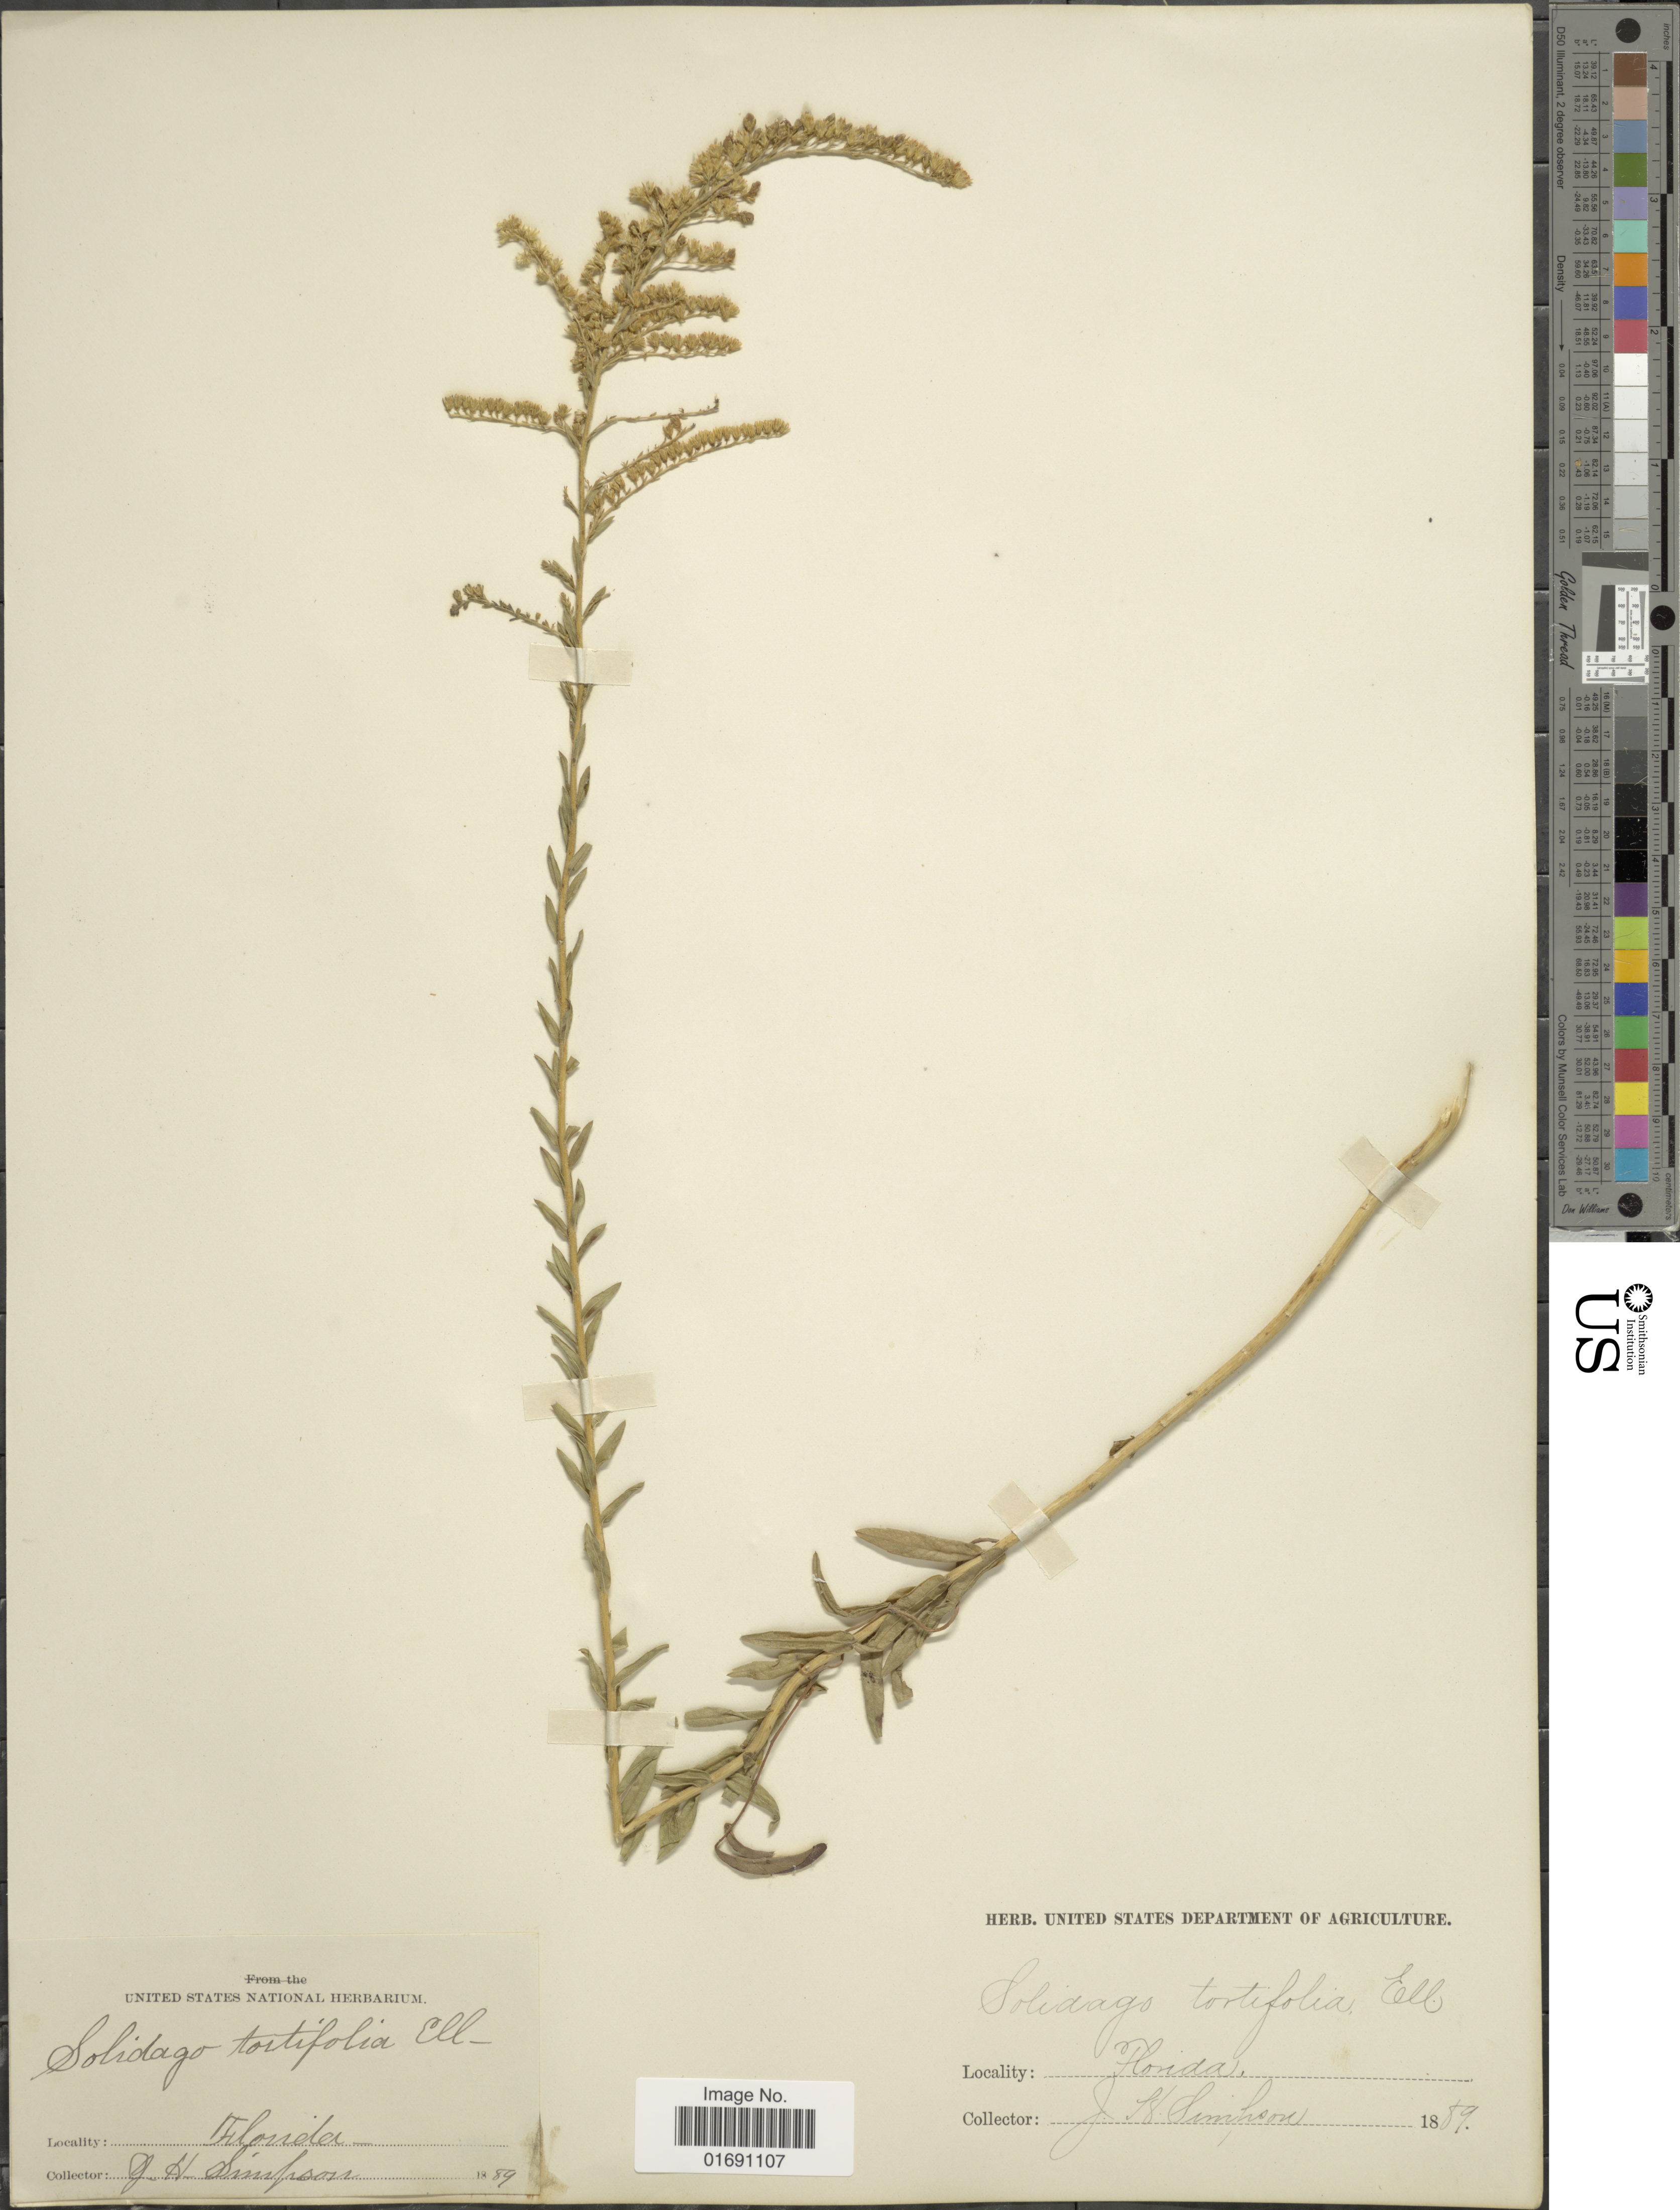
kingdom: Plantae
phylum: Tracheophyta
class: Magnoliopsida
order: Asterales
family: Asteraceae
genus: Solidago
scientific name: Solidago tortifolia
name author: Elliott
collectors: J. H. Simpson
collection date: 1889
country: United States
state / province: Florida